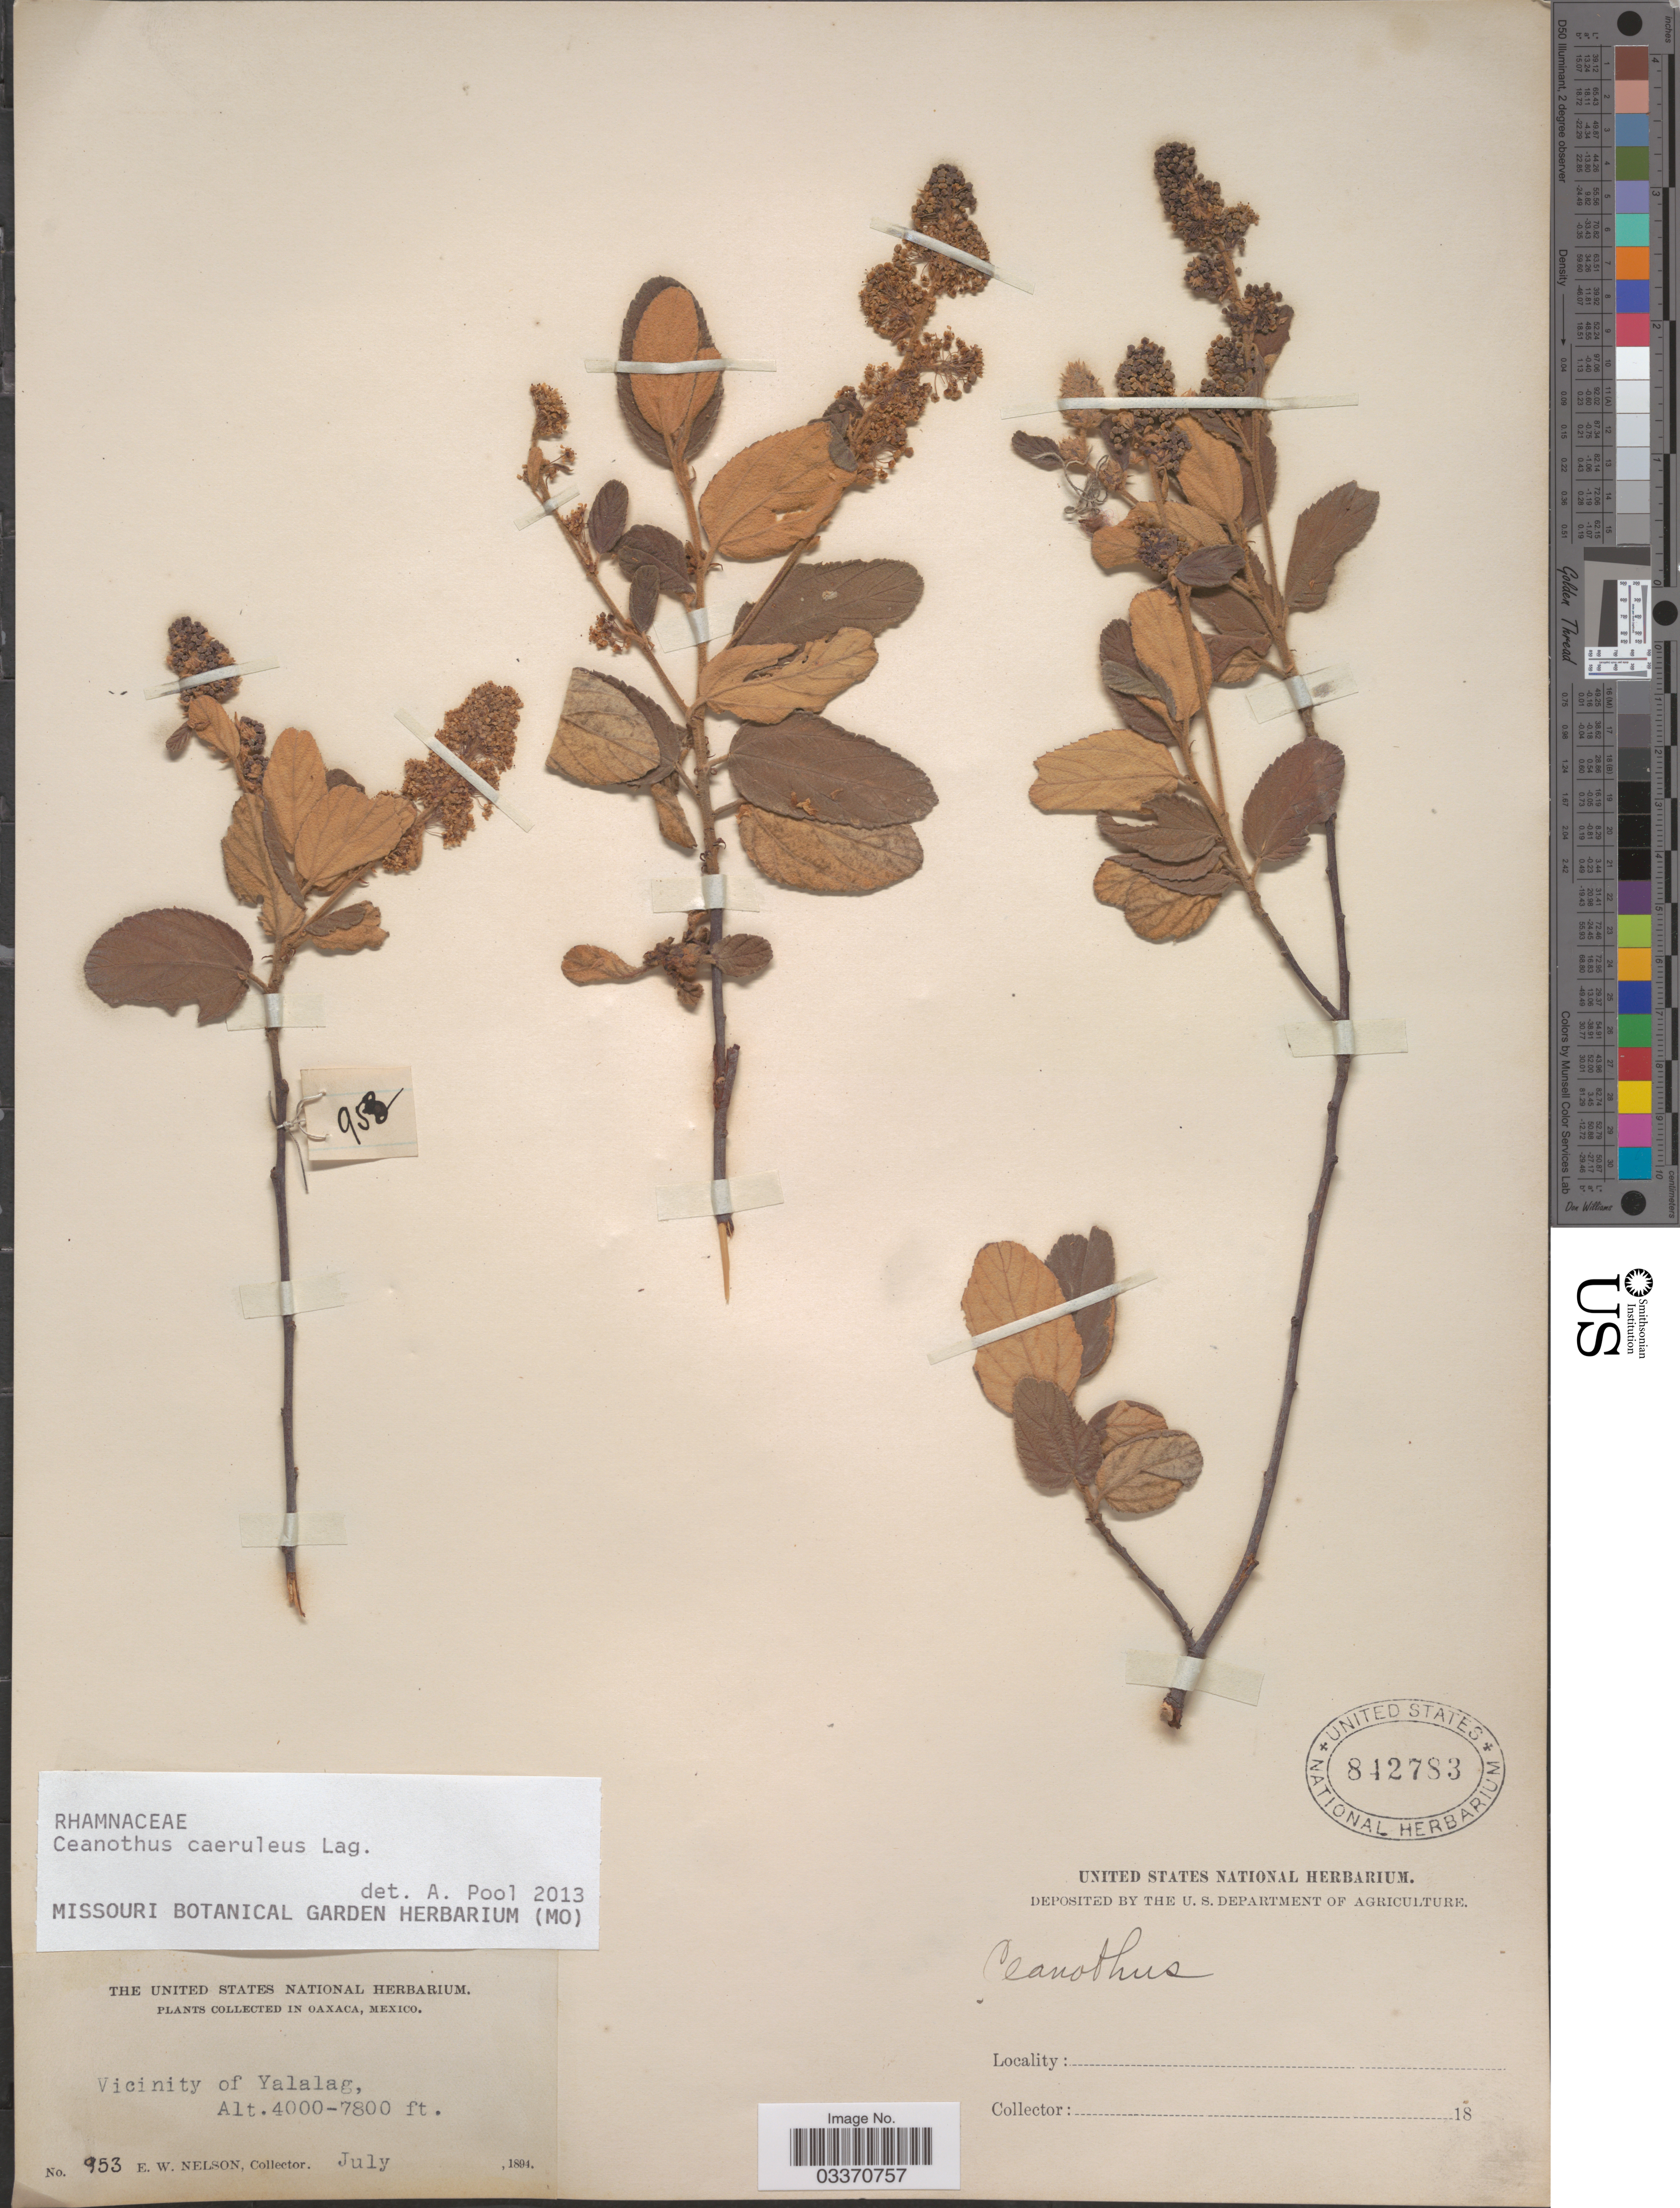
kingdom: Plantae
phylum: Tracheophyta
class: Magnoliopsida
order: Rosales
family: Rhamnaceae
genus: Ceanothus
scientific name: Ceanothus caeruleus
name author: Lag.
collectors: E. W. Nelson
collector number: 953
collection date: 1894-07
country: Mexico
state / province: Oaxaca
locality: Vicinity of Yalalag.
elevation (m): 1219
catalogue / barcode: US 842783